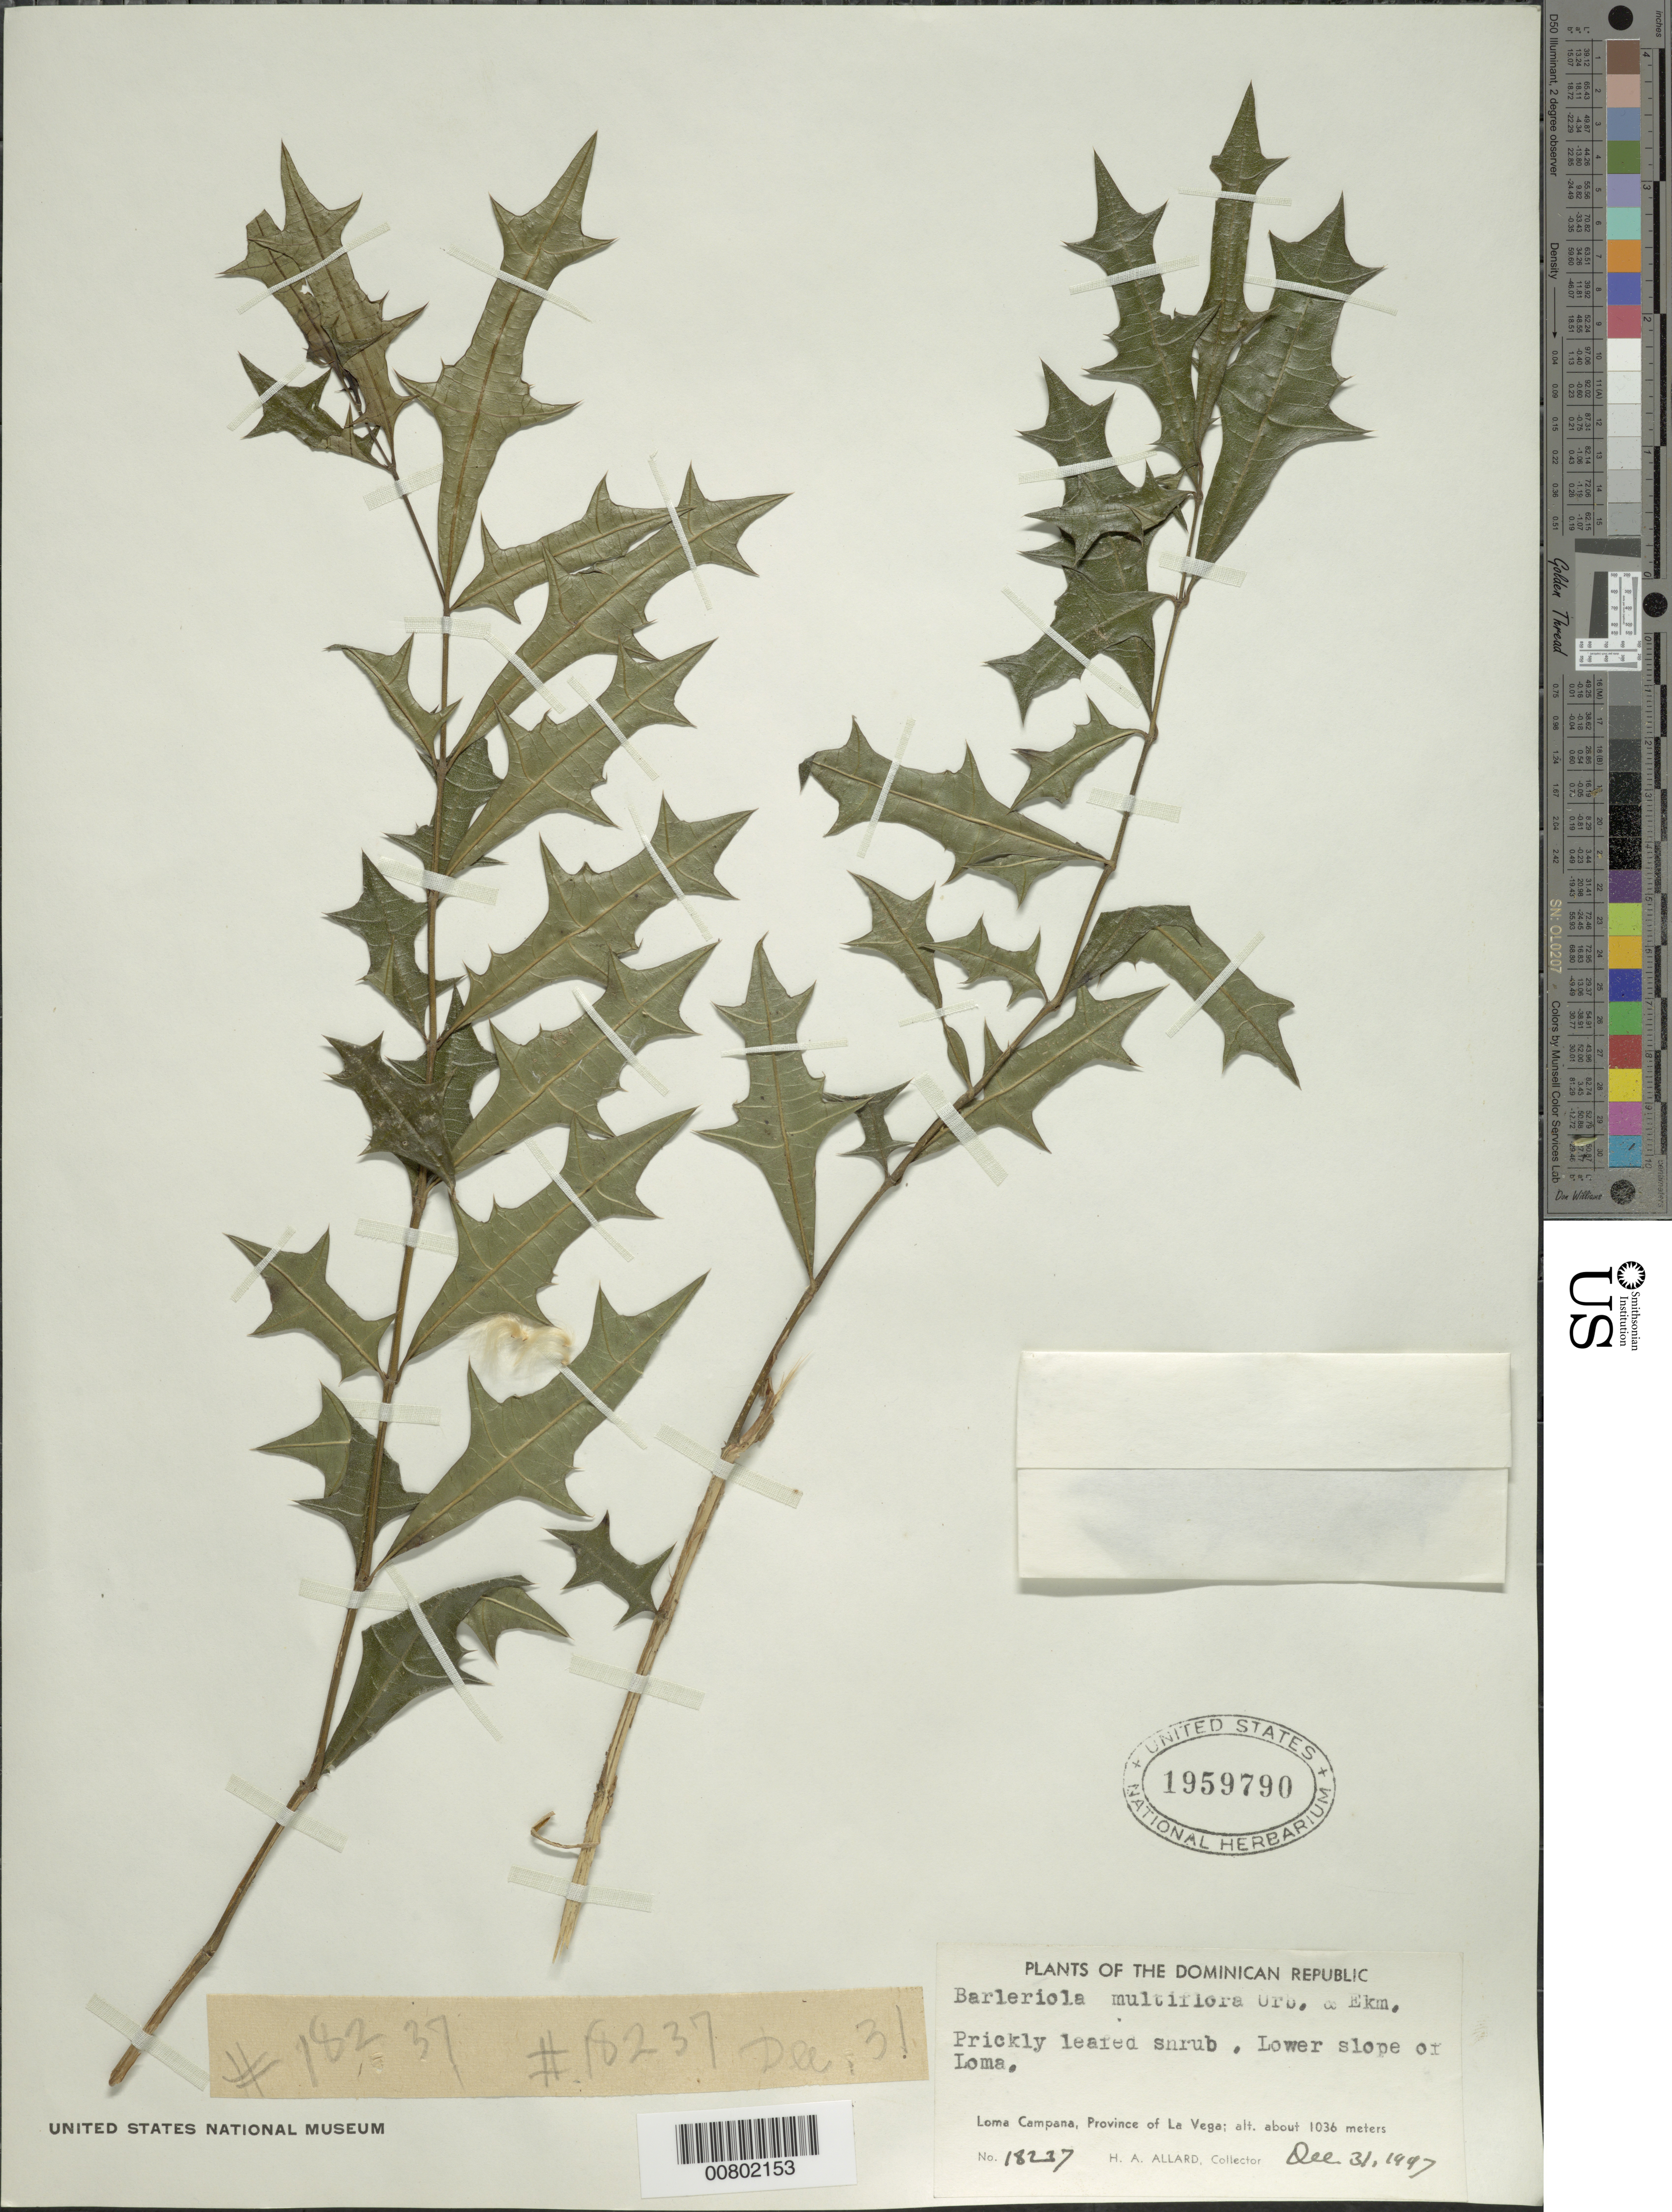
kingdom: Plantae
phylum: Tracheophyta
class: Magnoliopsida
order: Lamiales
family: Acanthaceae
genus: Barleriola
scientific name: Barleriola multiflora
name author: Urb. & Ekman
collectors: H. A. Allard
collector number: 18237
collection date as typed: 31 Dec 1947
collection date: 1947-12-31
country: Dominican Republic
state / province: La Vega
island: Hispaniola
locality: Loma Campana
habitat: Lower slope of loma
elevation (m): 1036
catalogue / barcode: US 1959790